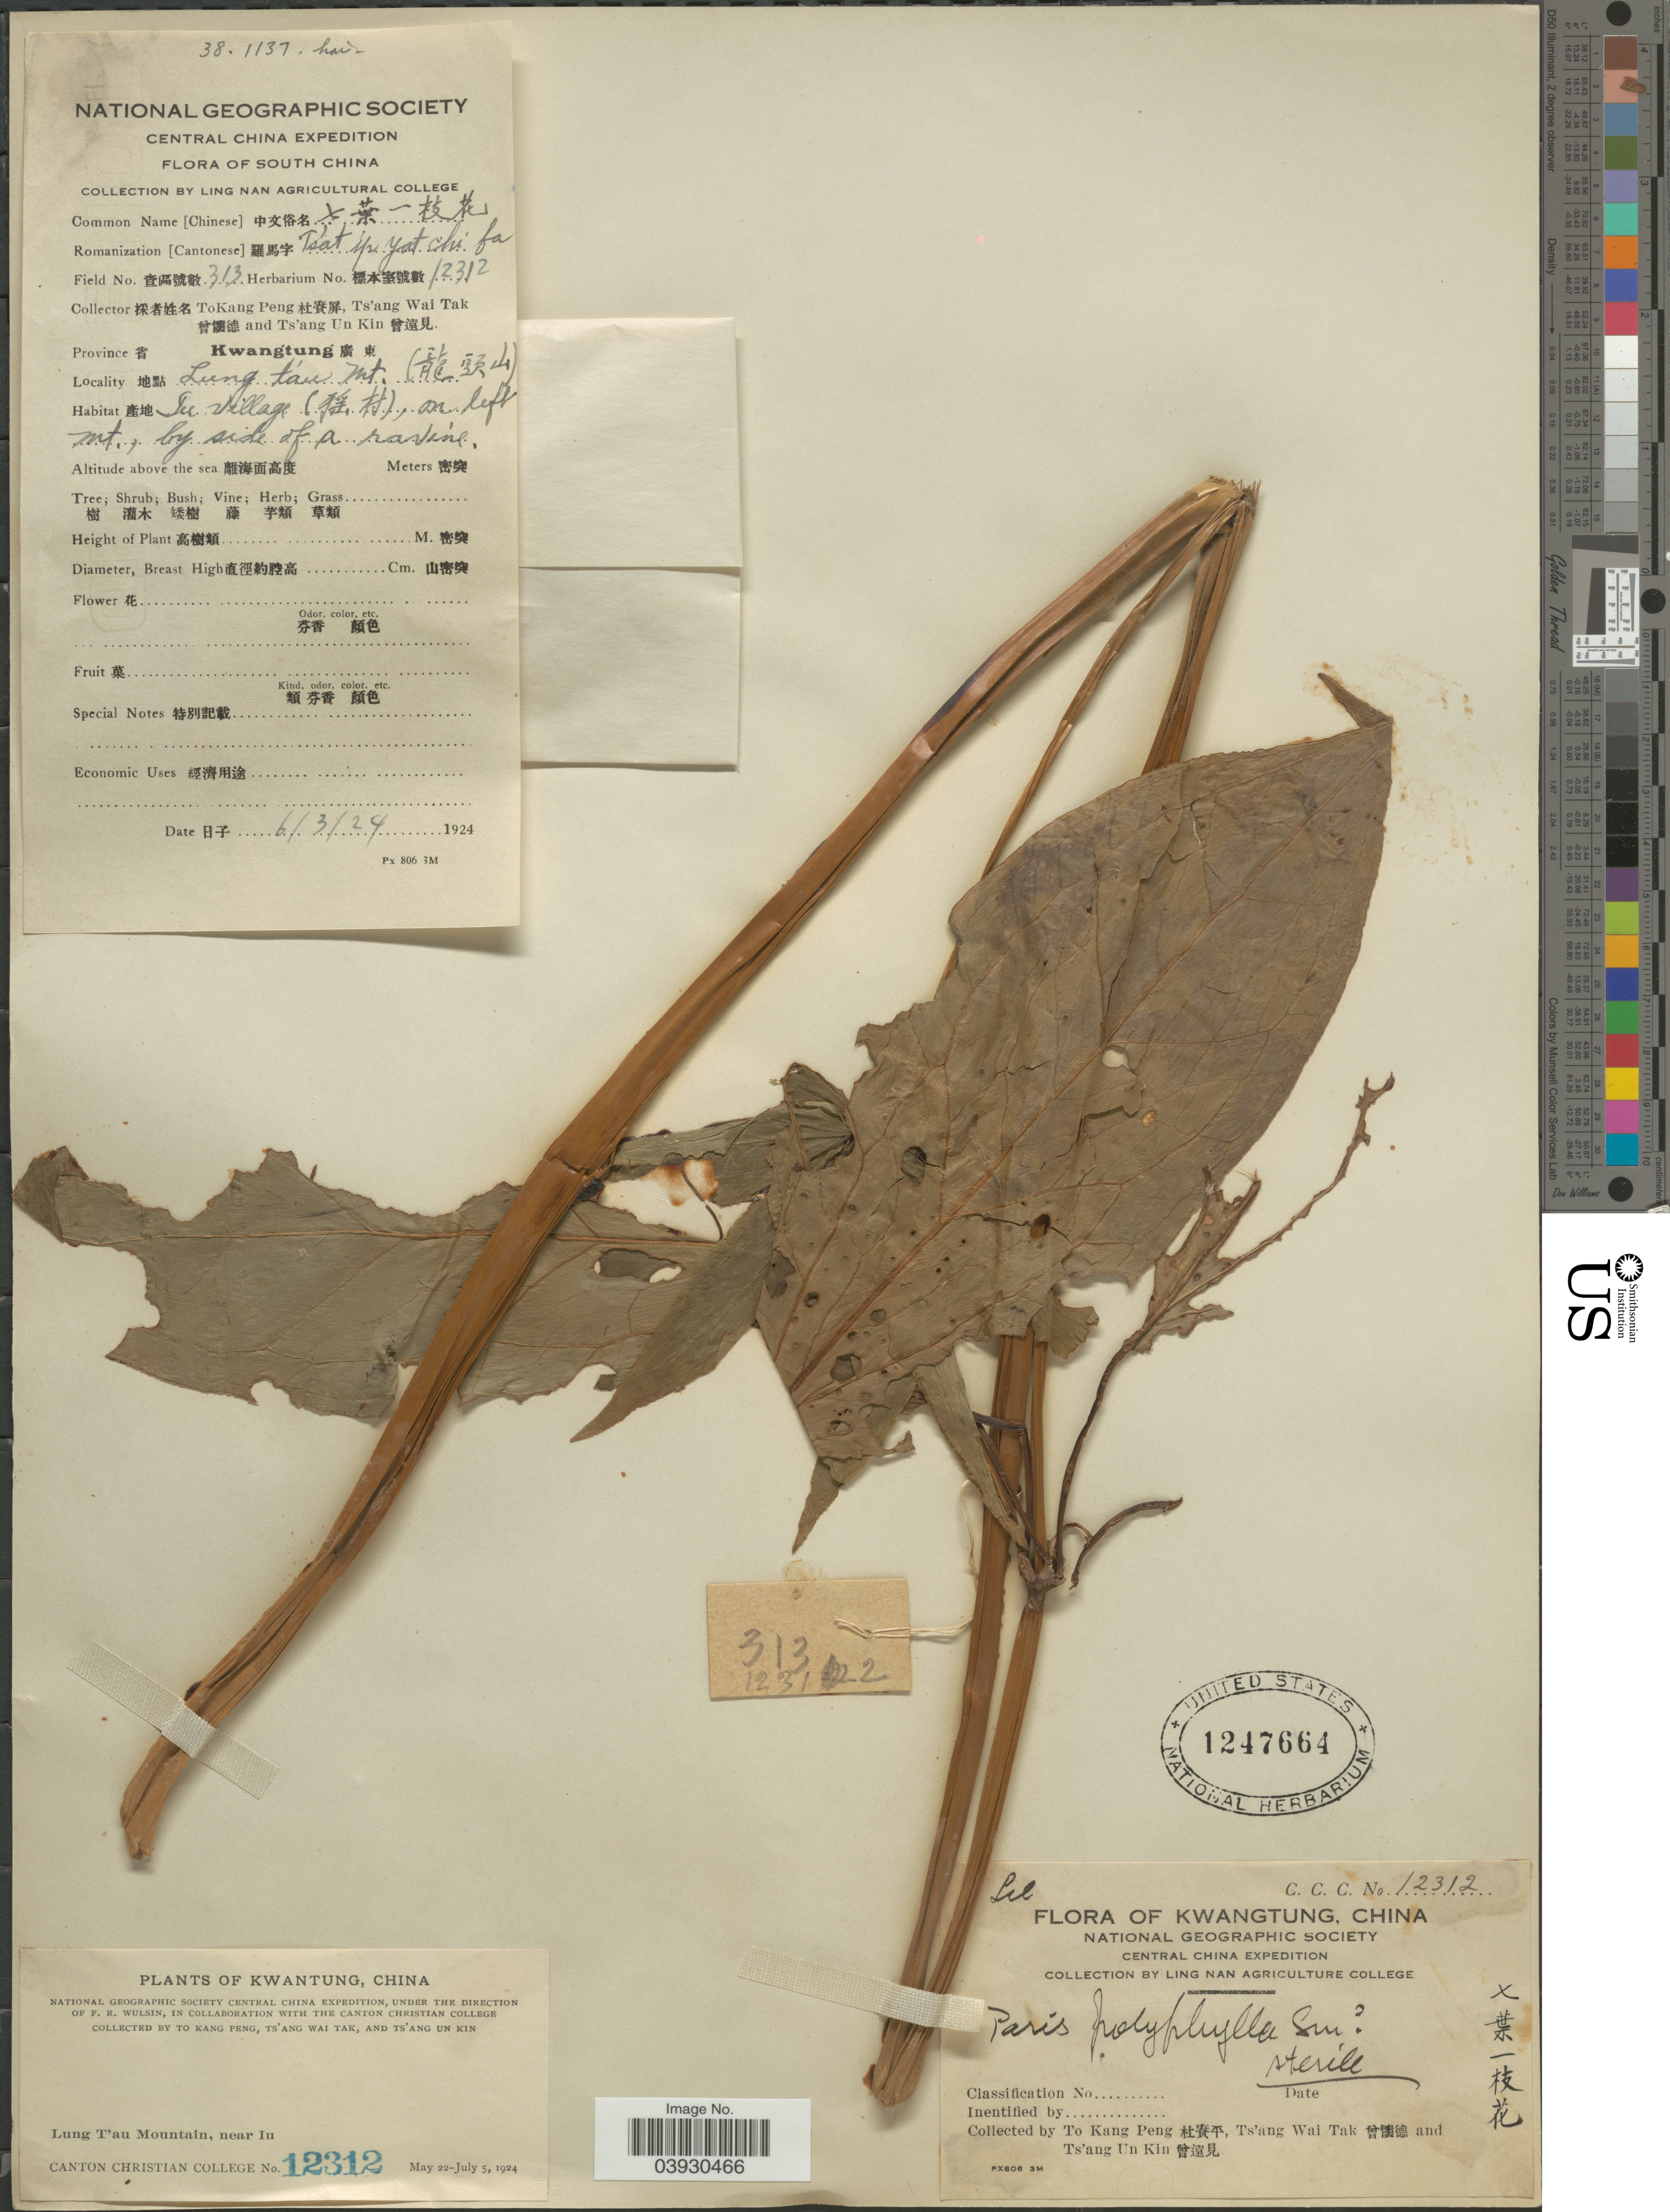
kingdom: Plantae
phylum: Tracheophyta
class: Liliopsida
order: Liliales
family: Melanthiaceae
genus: Paris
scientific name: Paris polyphylla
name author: Sm.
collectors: Kang Peng To, W. T. Tsang & Ts' Ang Un Kin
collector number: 313/12312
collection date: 1924-06-03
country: China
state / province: Guangdong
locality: Lung T'au Mt. Lu Village.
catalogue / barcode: US 1247664